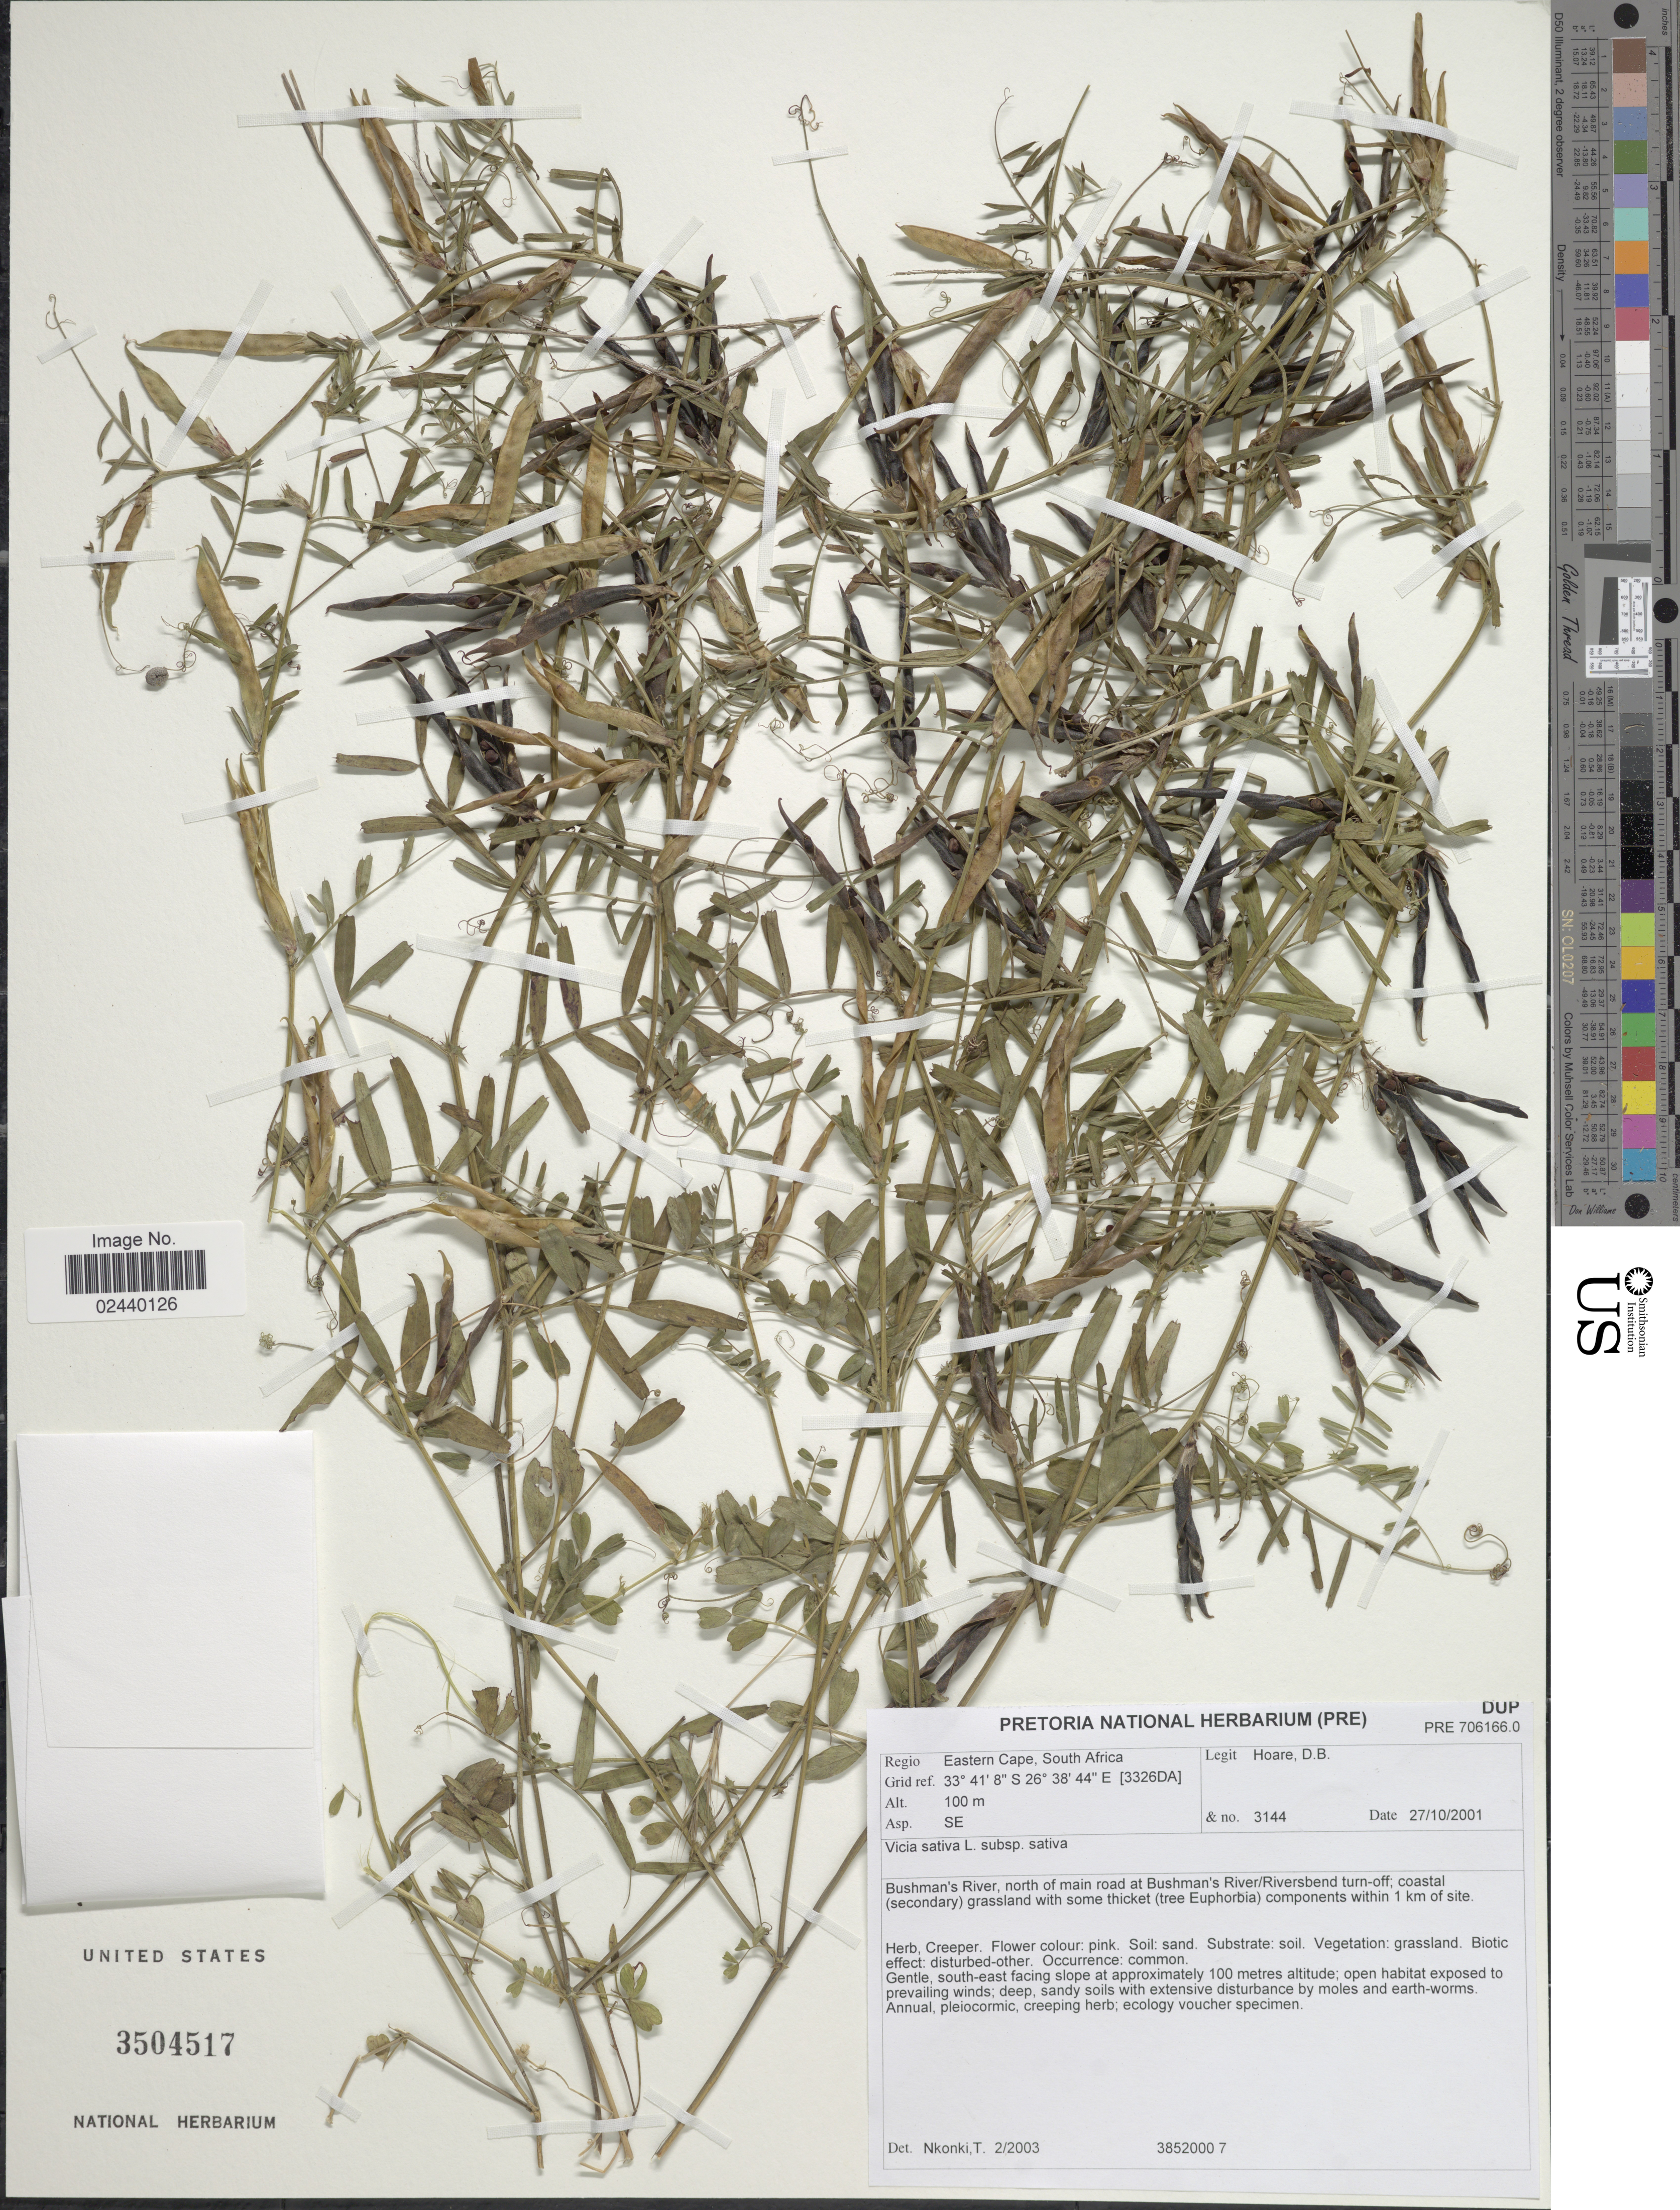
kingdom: Plantae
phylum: Tracheophyta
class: Magnoliopsida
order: Fabales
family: Fabaceae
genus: Vicia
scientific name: Vicia sativa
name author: L.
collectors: D. Hoare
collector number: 3144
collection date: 2001-10-27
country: South Africa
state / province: Eastern Cape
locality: Regio Eastern Cape, Bushman's River, north of main road at Bushman's River/Riversbend turn-off; coastal (secondary) grassland with some thicket (tree Euphorbia) components within 1 km site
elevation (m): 100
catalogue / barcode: US 3504517